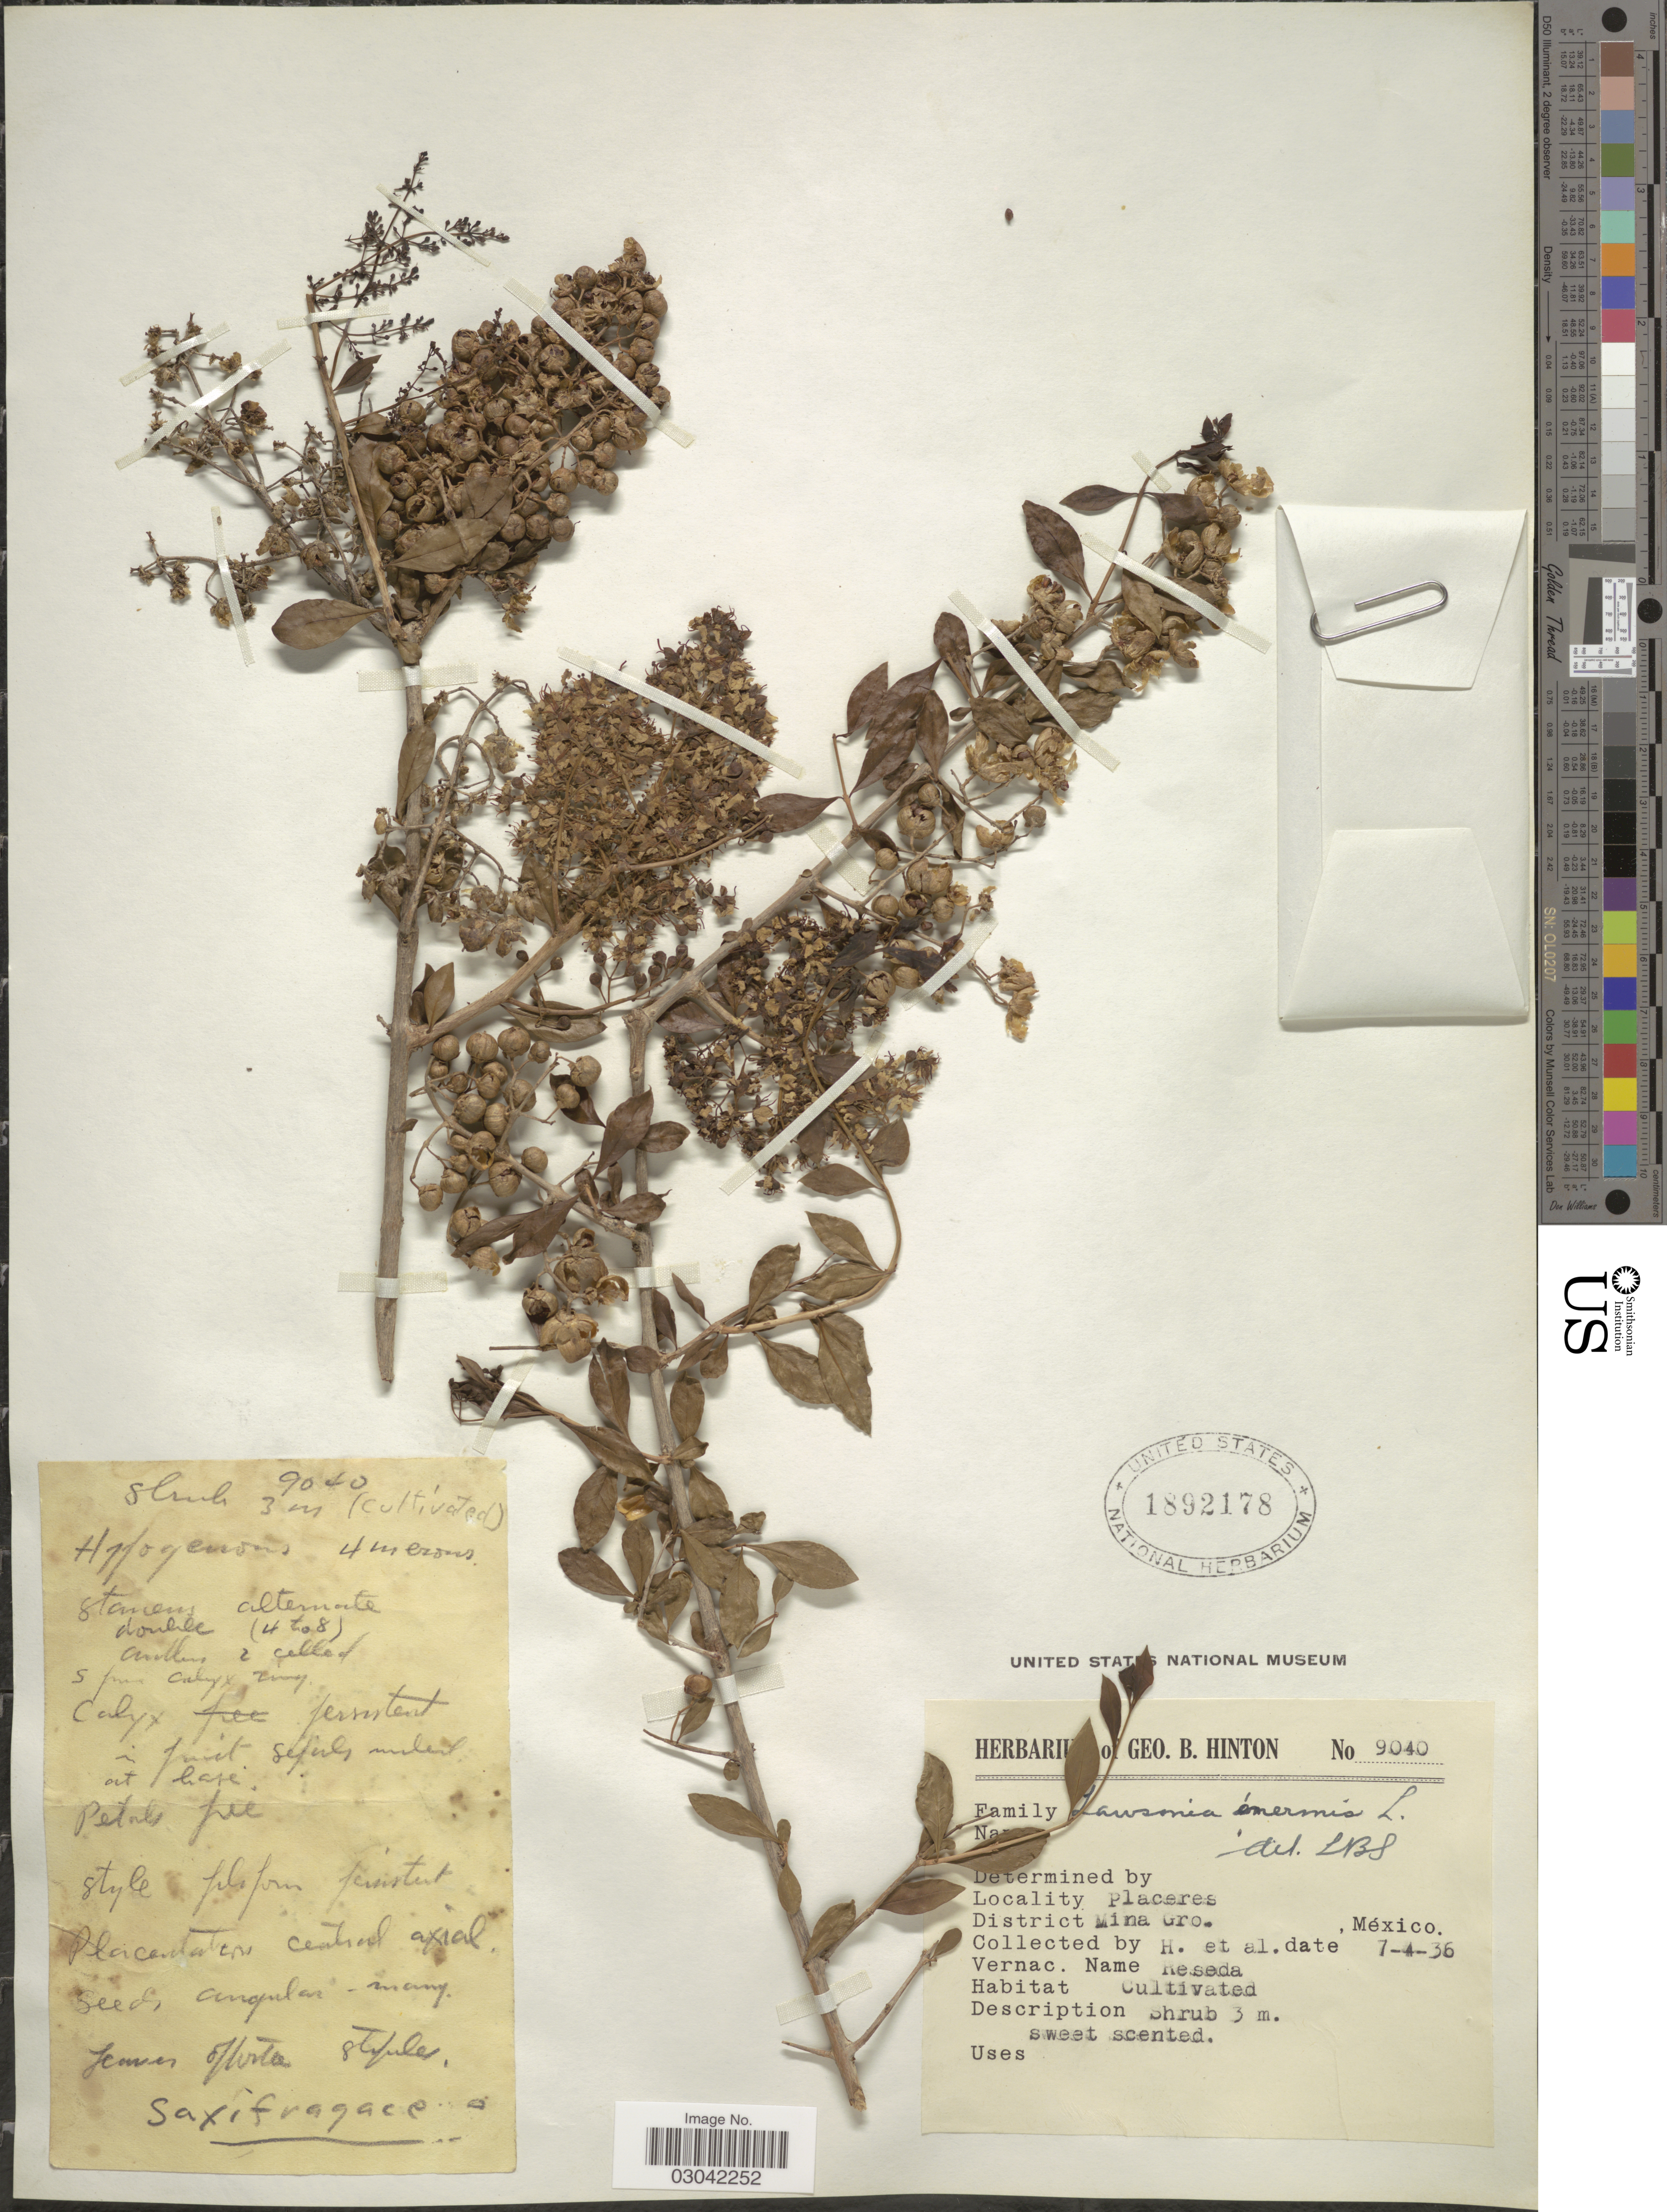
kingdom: Plantae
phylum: Tracheophyta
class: Magnoliopsida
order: Myrtales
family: Lythraceae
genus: Lawsonia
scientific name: Lawsonia inermis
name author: L.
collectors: G. B. Hinton & et al.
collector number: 9040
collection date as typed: Transcribed d/m/y: 7/4/36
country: Mexico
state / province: Guerrero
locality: Placeres. District Mina.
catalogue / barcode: US 1892178